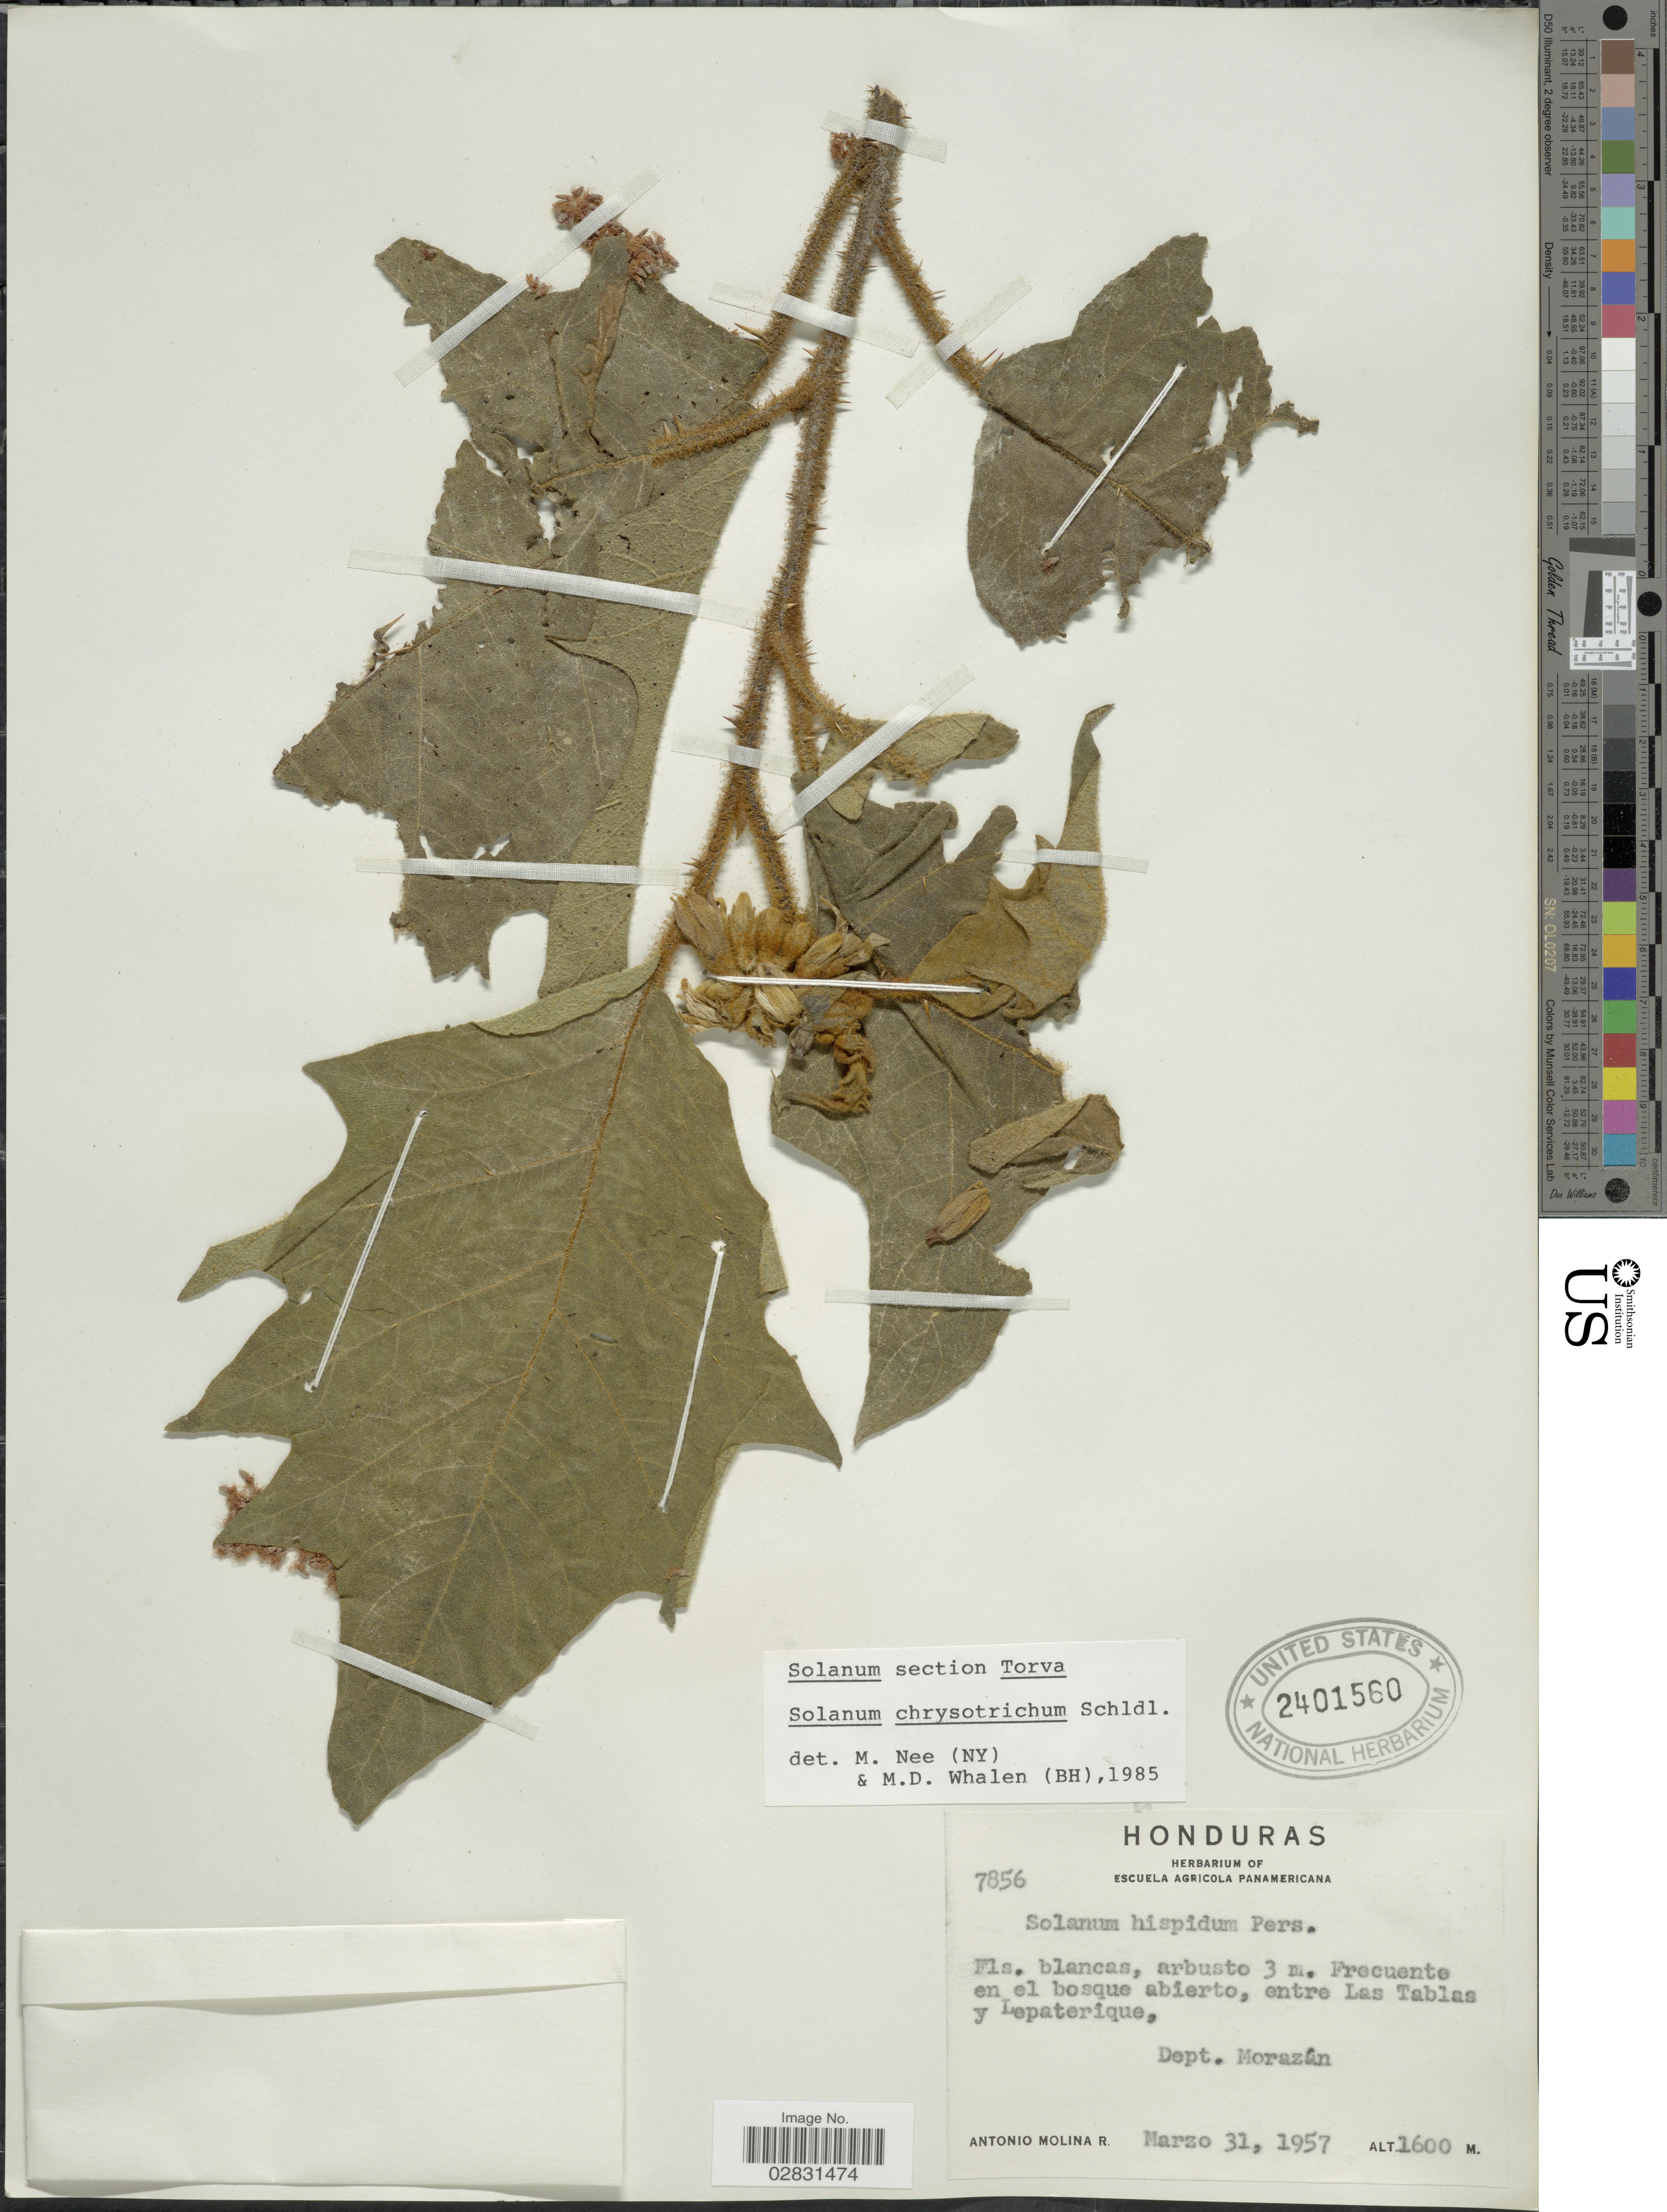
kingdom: Plantae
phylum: Tracheophyta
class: Magnoliopsida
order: Solanales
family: Solanaceae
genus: Solanum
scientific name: Solanum chrysotrichum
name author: Schltdl.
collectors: A. Molina R.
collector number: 7856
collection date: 1957-03-31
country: Honduras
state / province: Fco. Morazán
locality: Entre Las Tablas y Lepaterique, Dept. Morazán.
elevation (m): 1600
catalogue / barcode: US 2401560